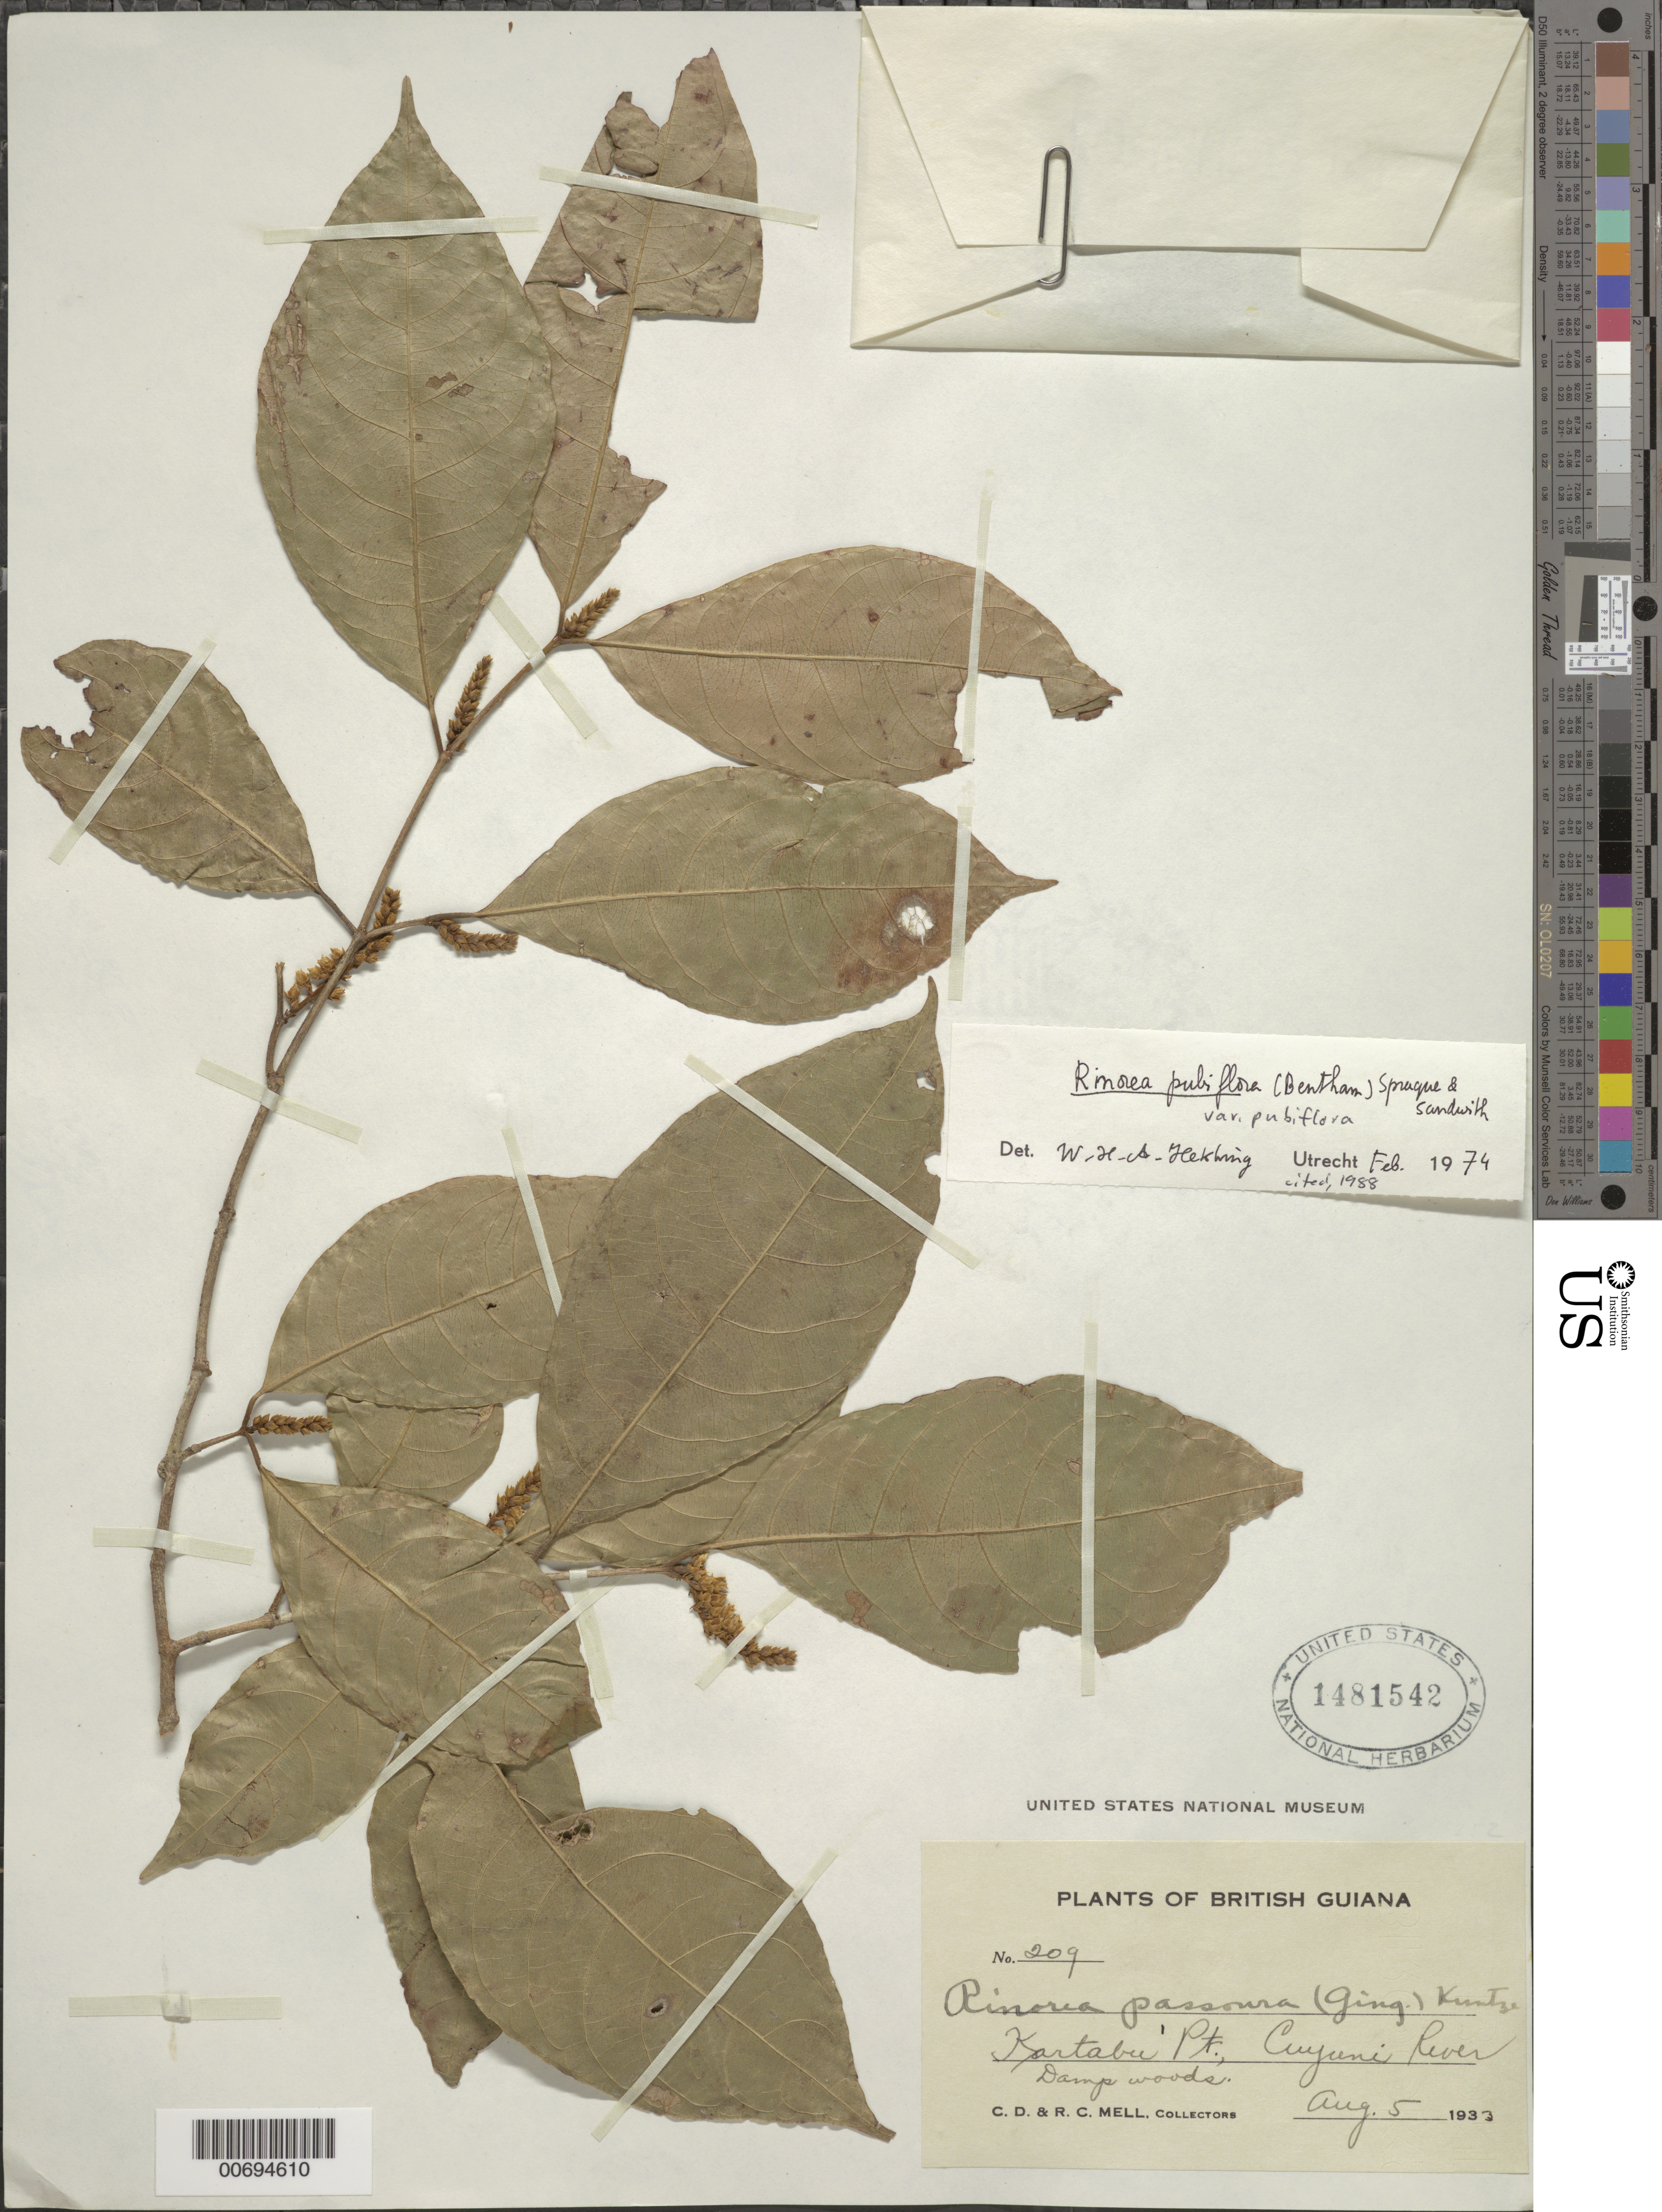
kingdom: Plantae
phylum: Tracheophyta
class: Magnoliopsida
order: Malpighiales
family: Violaceae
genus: Rinorea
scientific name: Rinorea pubiflora var. pubiflora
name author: (Benth.) Sprague & Sandwith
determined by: Hekking, W. H. A.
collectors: C. D. Mell & R. Mell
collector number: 209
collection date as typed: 5-Aug-33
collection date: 1933-08-05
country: Guyana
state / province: Cuyuni-Mazaruni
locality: Kartabu Point, Cuyuni River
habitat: Damp woods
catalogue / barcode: US 1481542